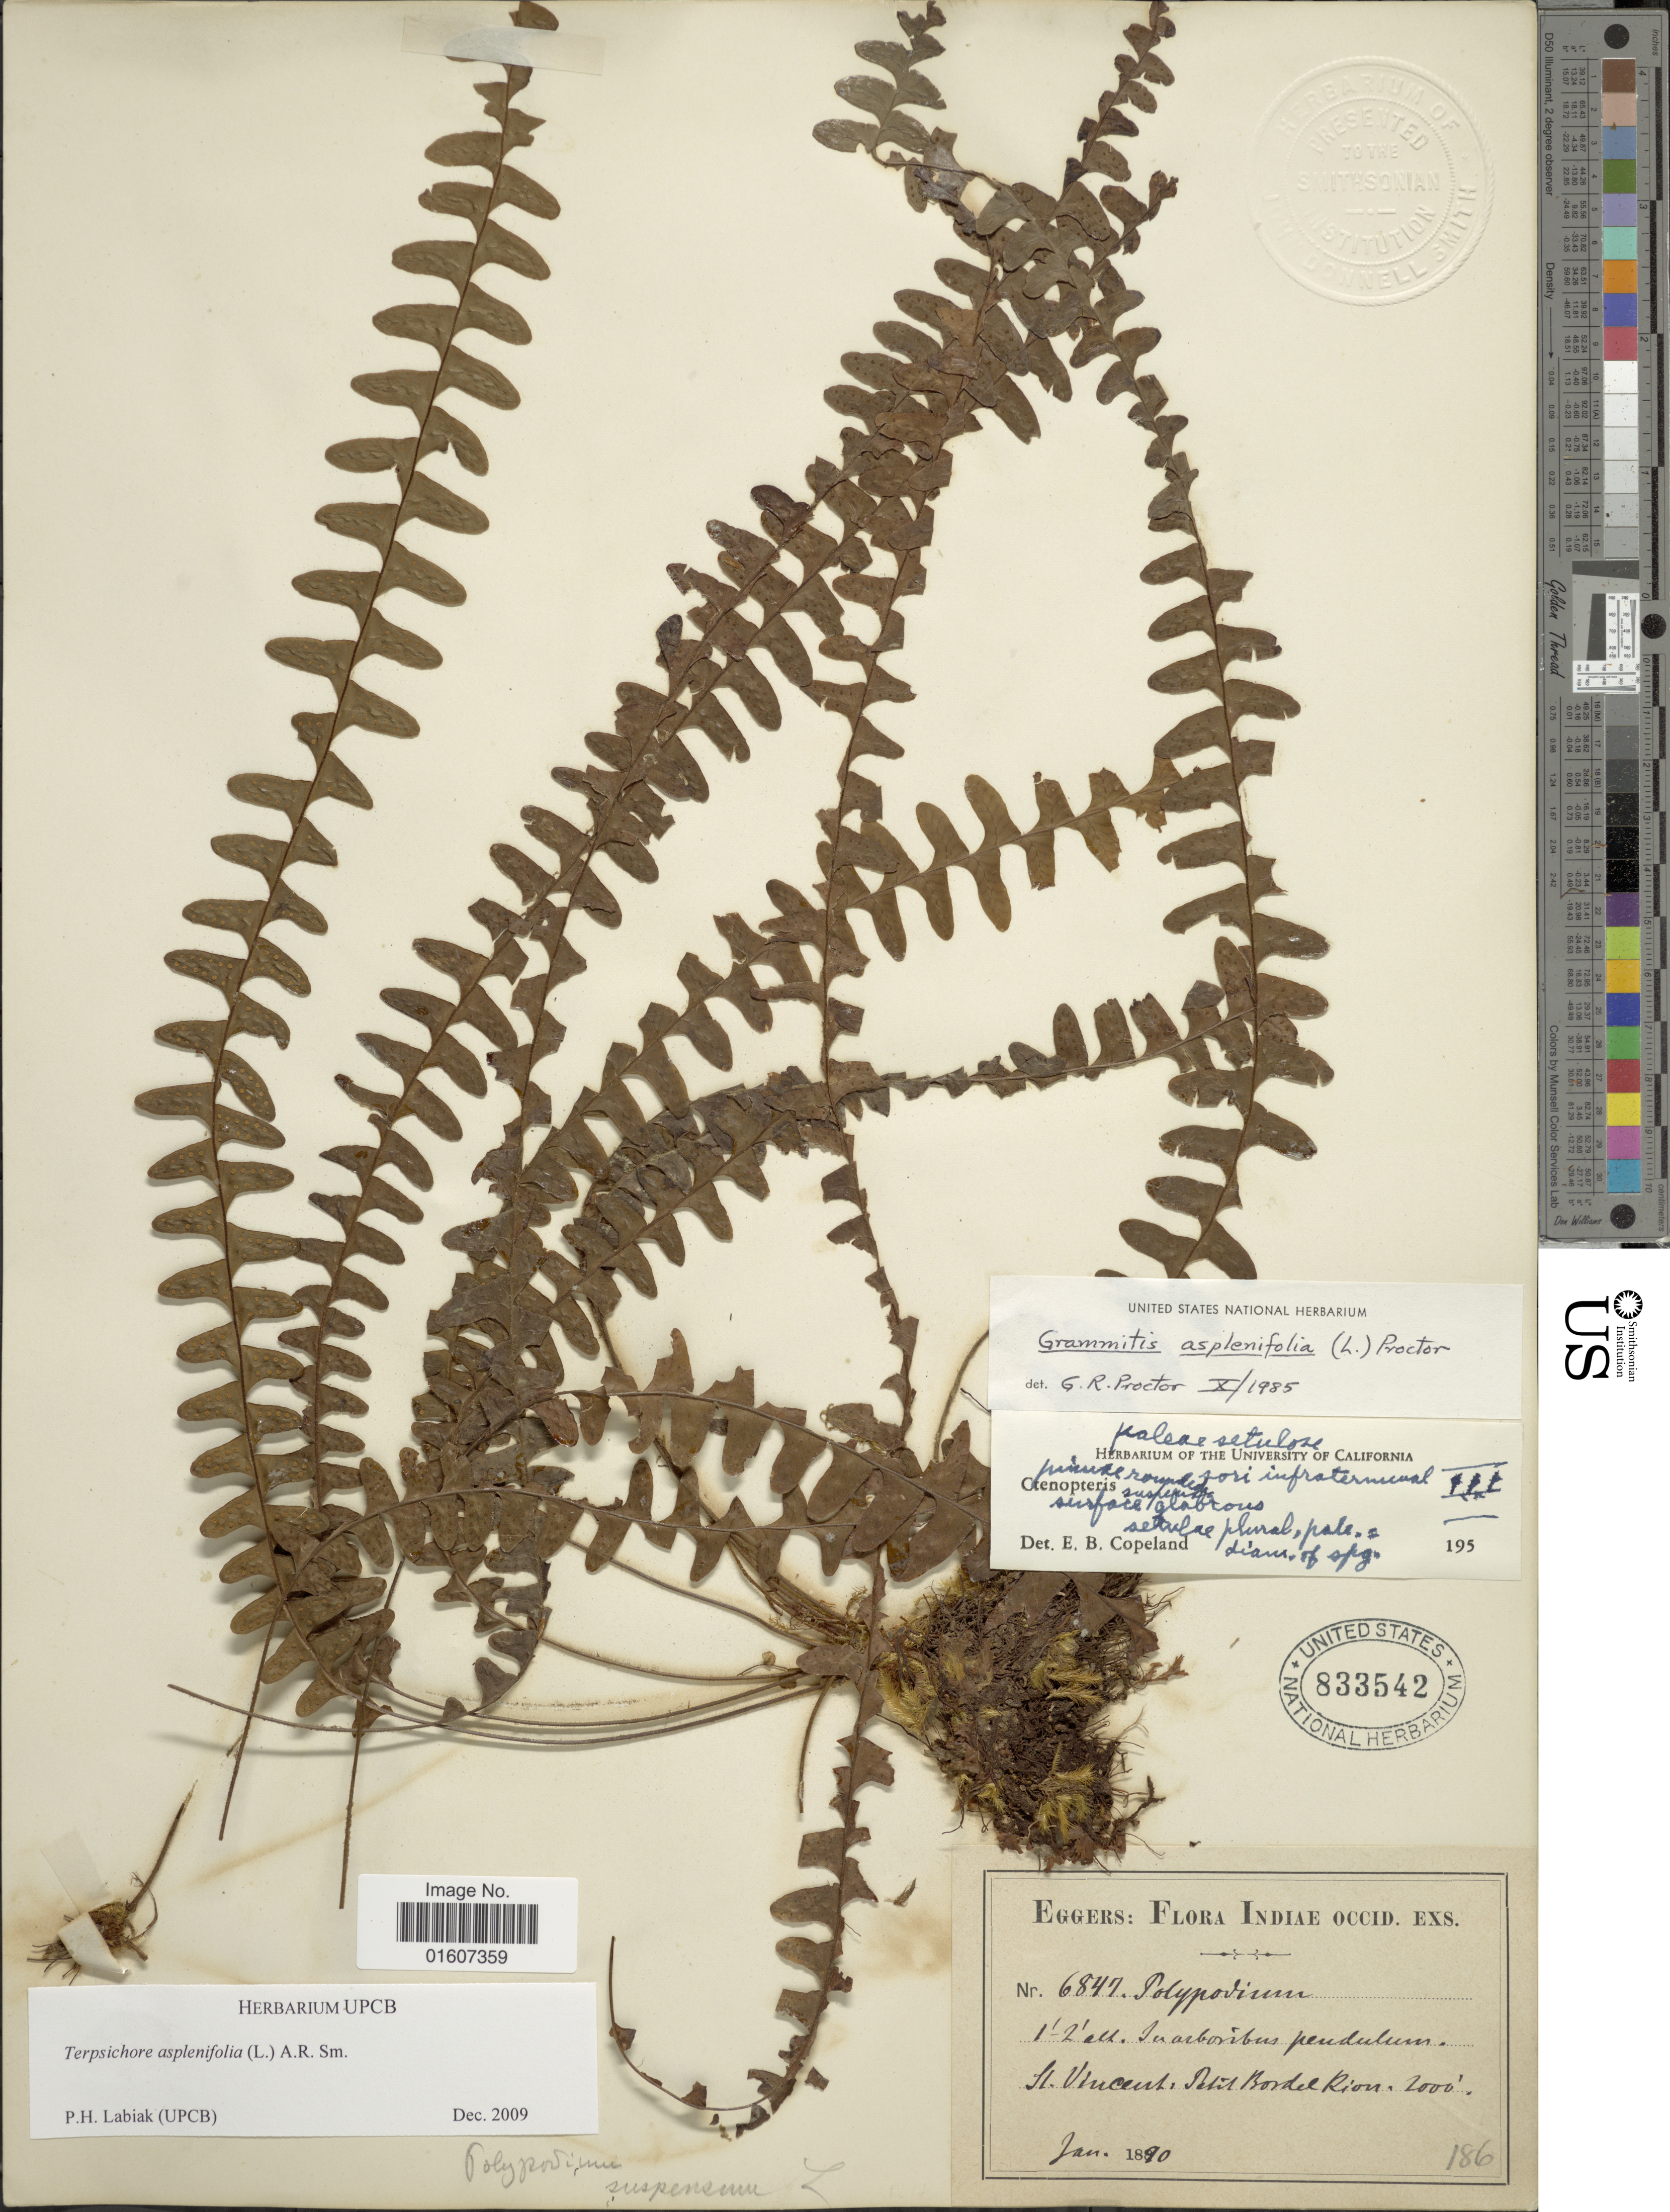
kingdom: Plantae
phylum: Tracheophyta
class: Polypodiopsida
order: Polypodiales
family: Polypodiaceae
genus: Terpsichore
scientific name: Terpsichore asplenifolia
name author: (L.) A.R. Sm.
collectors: -. Eggers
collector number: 6847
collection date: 1890-01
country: St. Vincent - Grenadines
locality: Indiae occid., St Vincent: Petit Bordel River.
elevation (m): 610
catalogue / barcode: US 833542